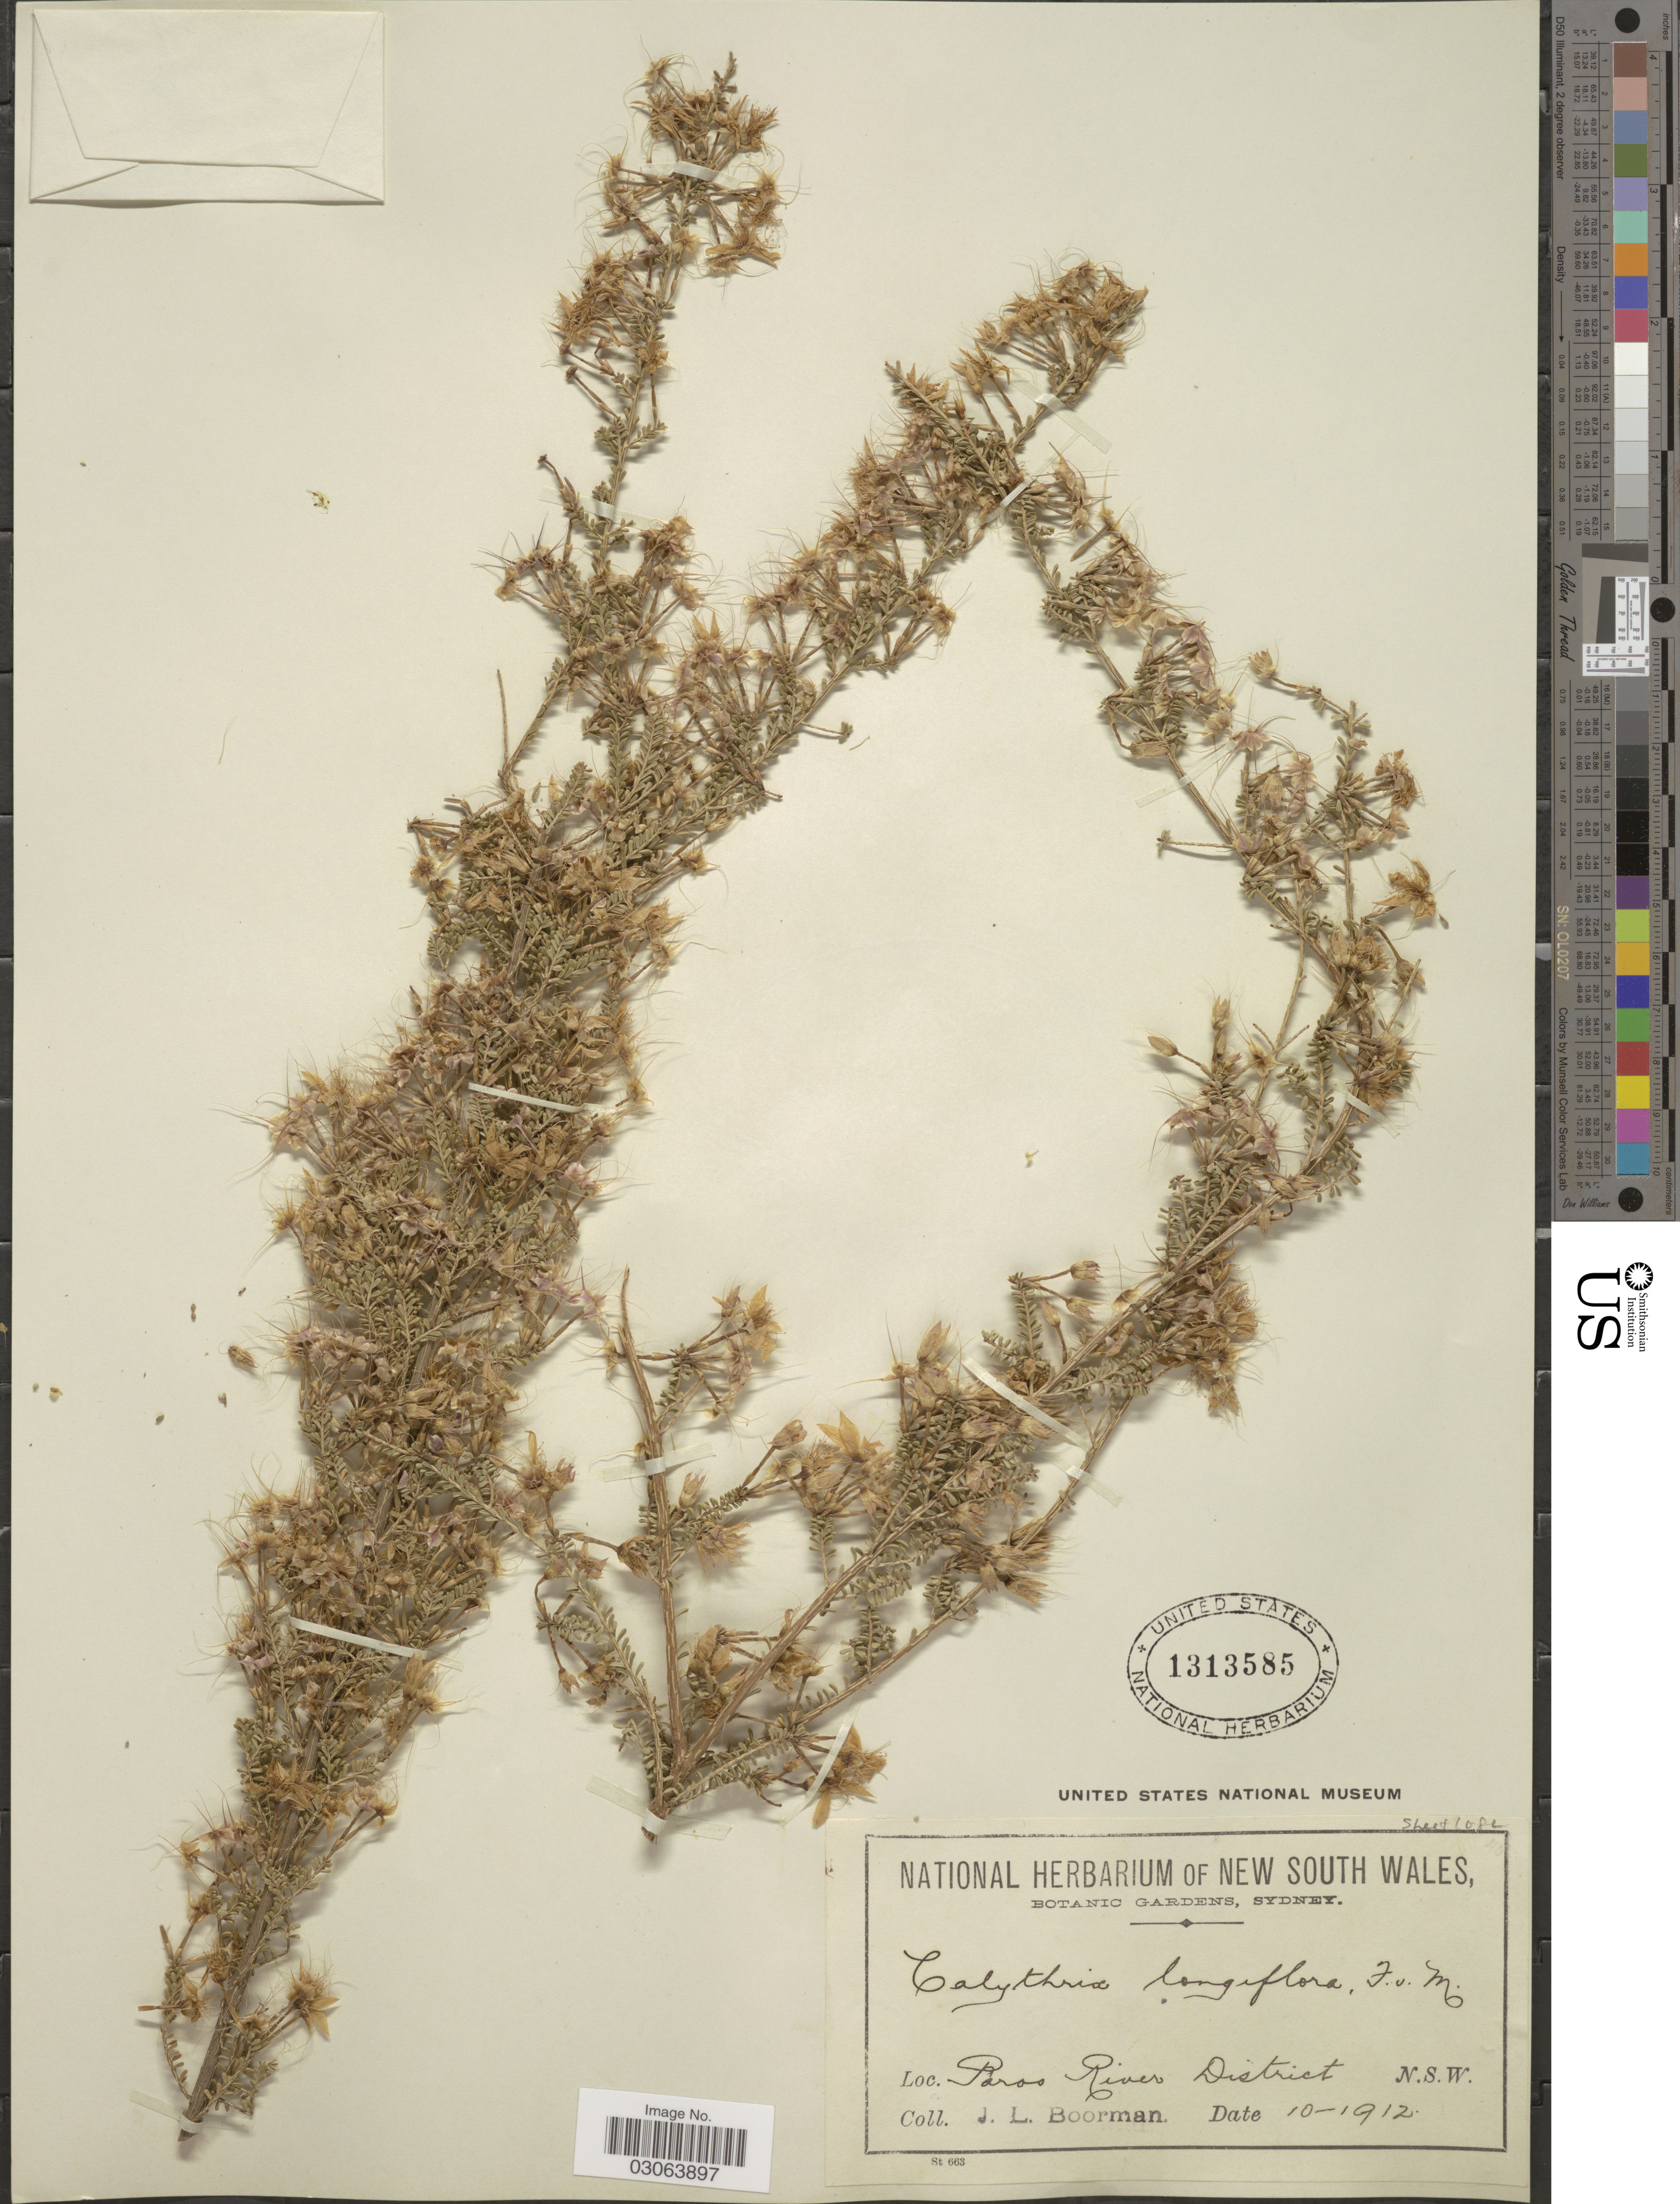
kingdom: Plantae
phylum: Tracheophyta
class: Magnoliopsida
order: Myrtales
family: Myrtaceae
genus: Calytrix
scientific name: Calytrix longiflora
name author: (F. Muell.) Benth.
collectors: J. Boorman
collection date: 1912-10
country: Australia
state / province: New South Wales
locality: Paroo River District.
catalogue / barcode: US 1313585